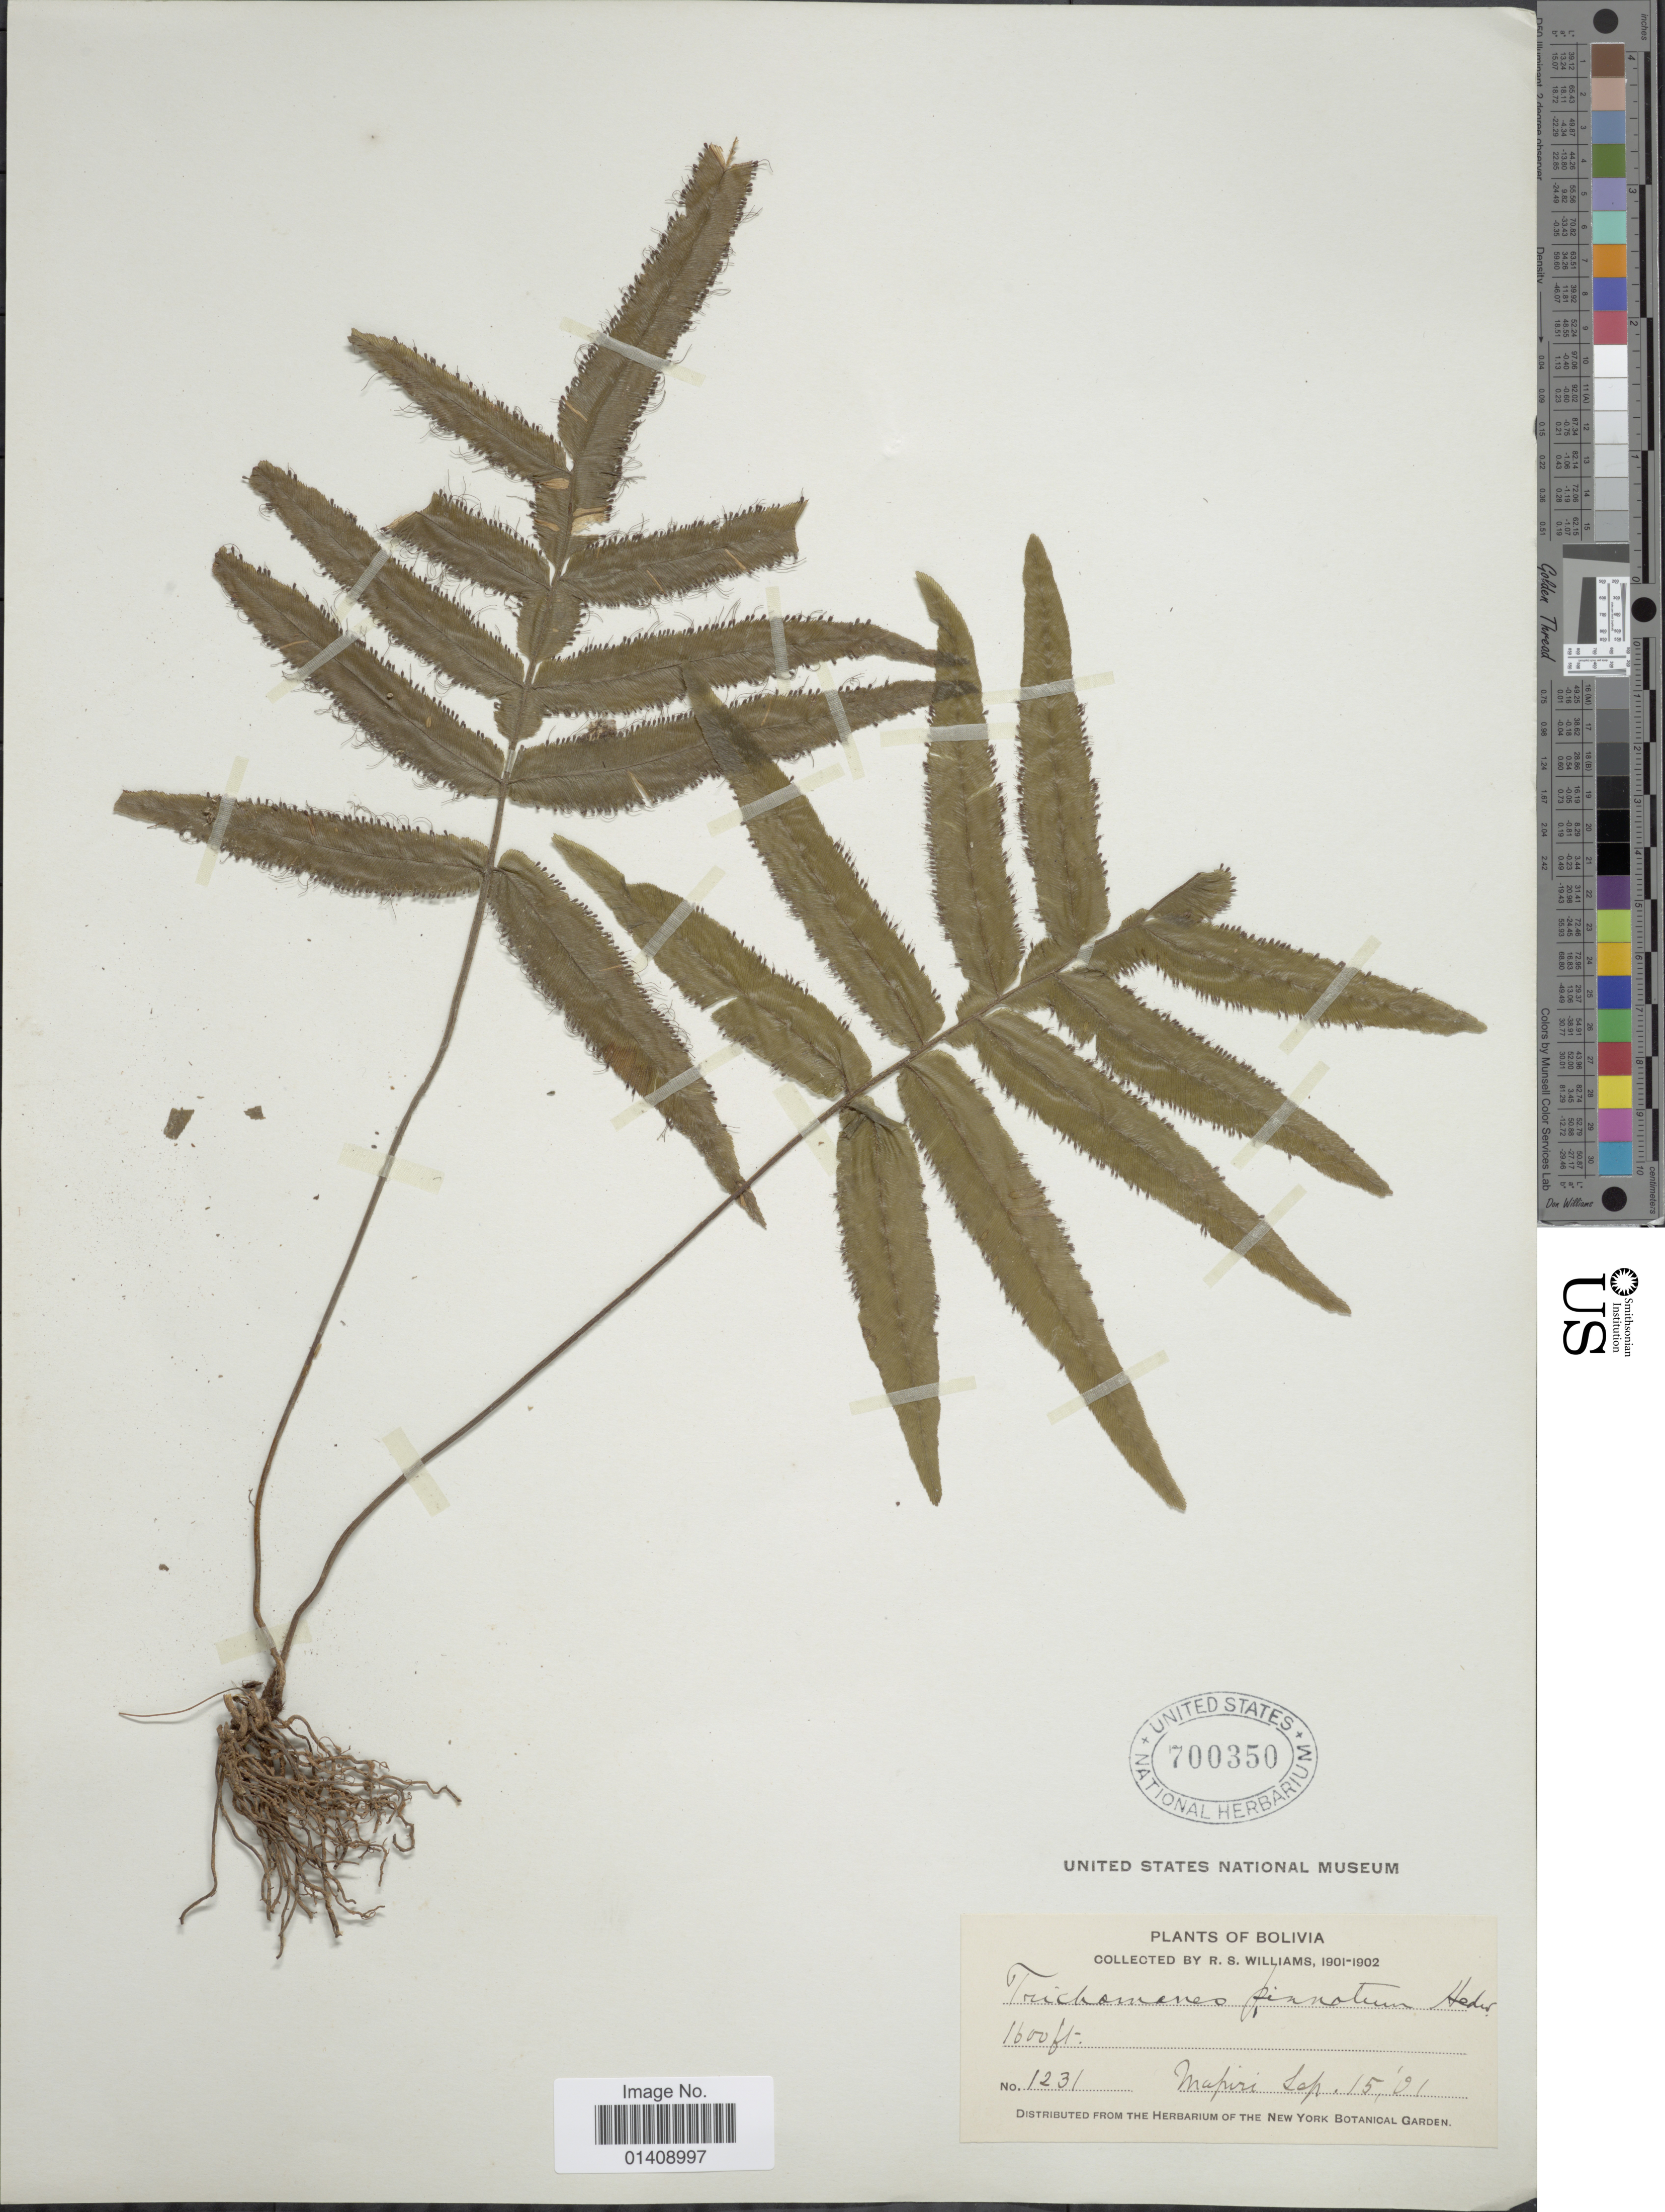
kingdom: Plantae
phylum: Tracheophyta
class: Polypodiopsida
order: Hymenophyllales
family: Hymenophyllaceae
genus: Trichomanes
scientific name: Trichomanes longifolium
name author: Desv.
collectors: R. S. Williams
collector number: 1231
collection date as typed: Sep 15, '1901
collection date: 1901-09-15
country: Bolivia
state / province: La Páz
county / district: Larecaja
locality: Mapiri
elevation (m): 488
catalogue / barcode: US 700350